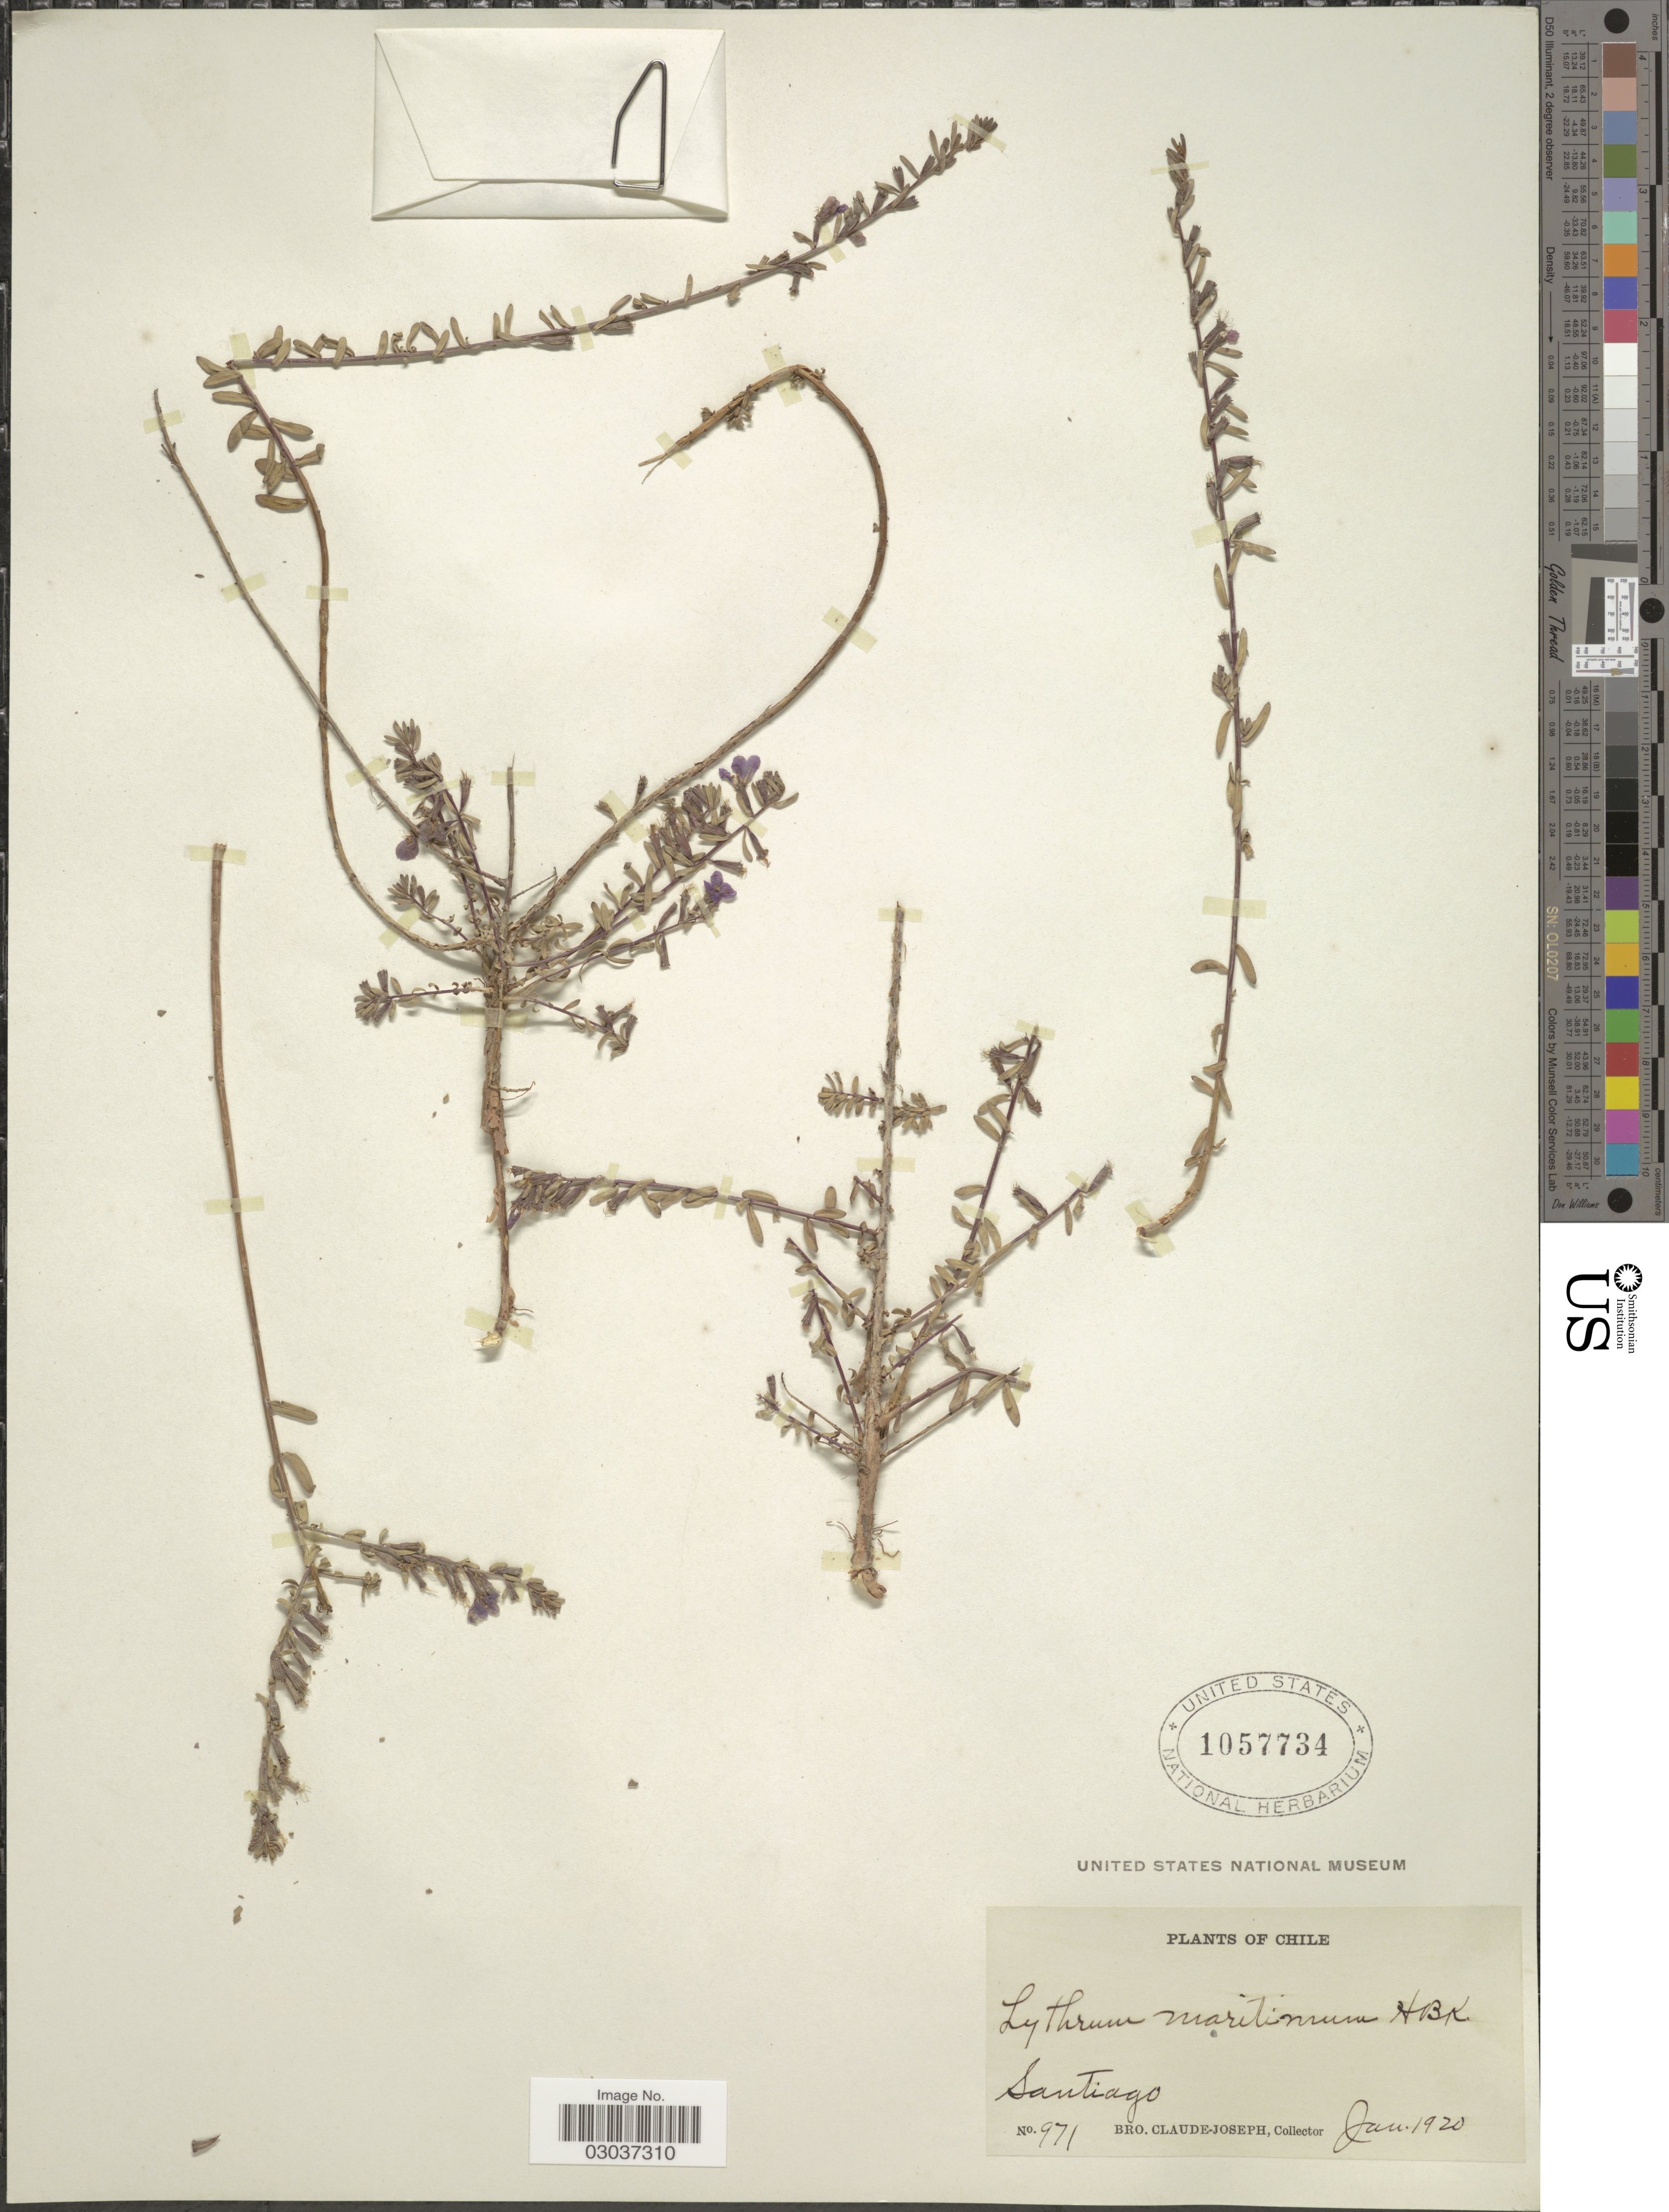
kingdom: Plantae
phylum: Tracheophyta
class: Magnoliopsida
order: Myrtales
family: Lythraceae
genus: Lythrum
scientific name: Lythrum maritimum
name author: Kunth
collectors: Bro. Claude-Joseph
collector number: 971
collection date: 1920-01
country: Chile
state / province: Región Metropolitana (RM)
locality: Santiago.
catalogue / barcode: US 1057734